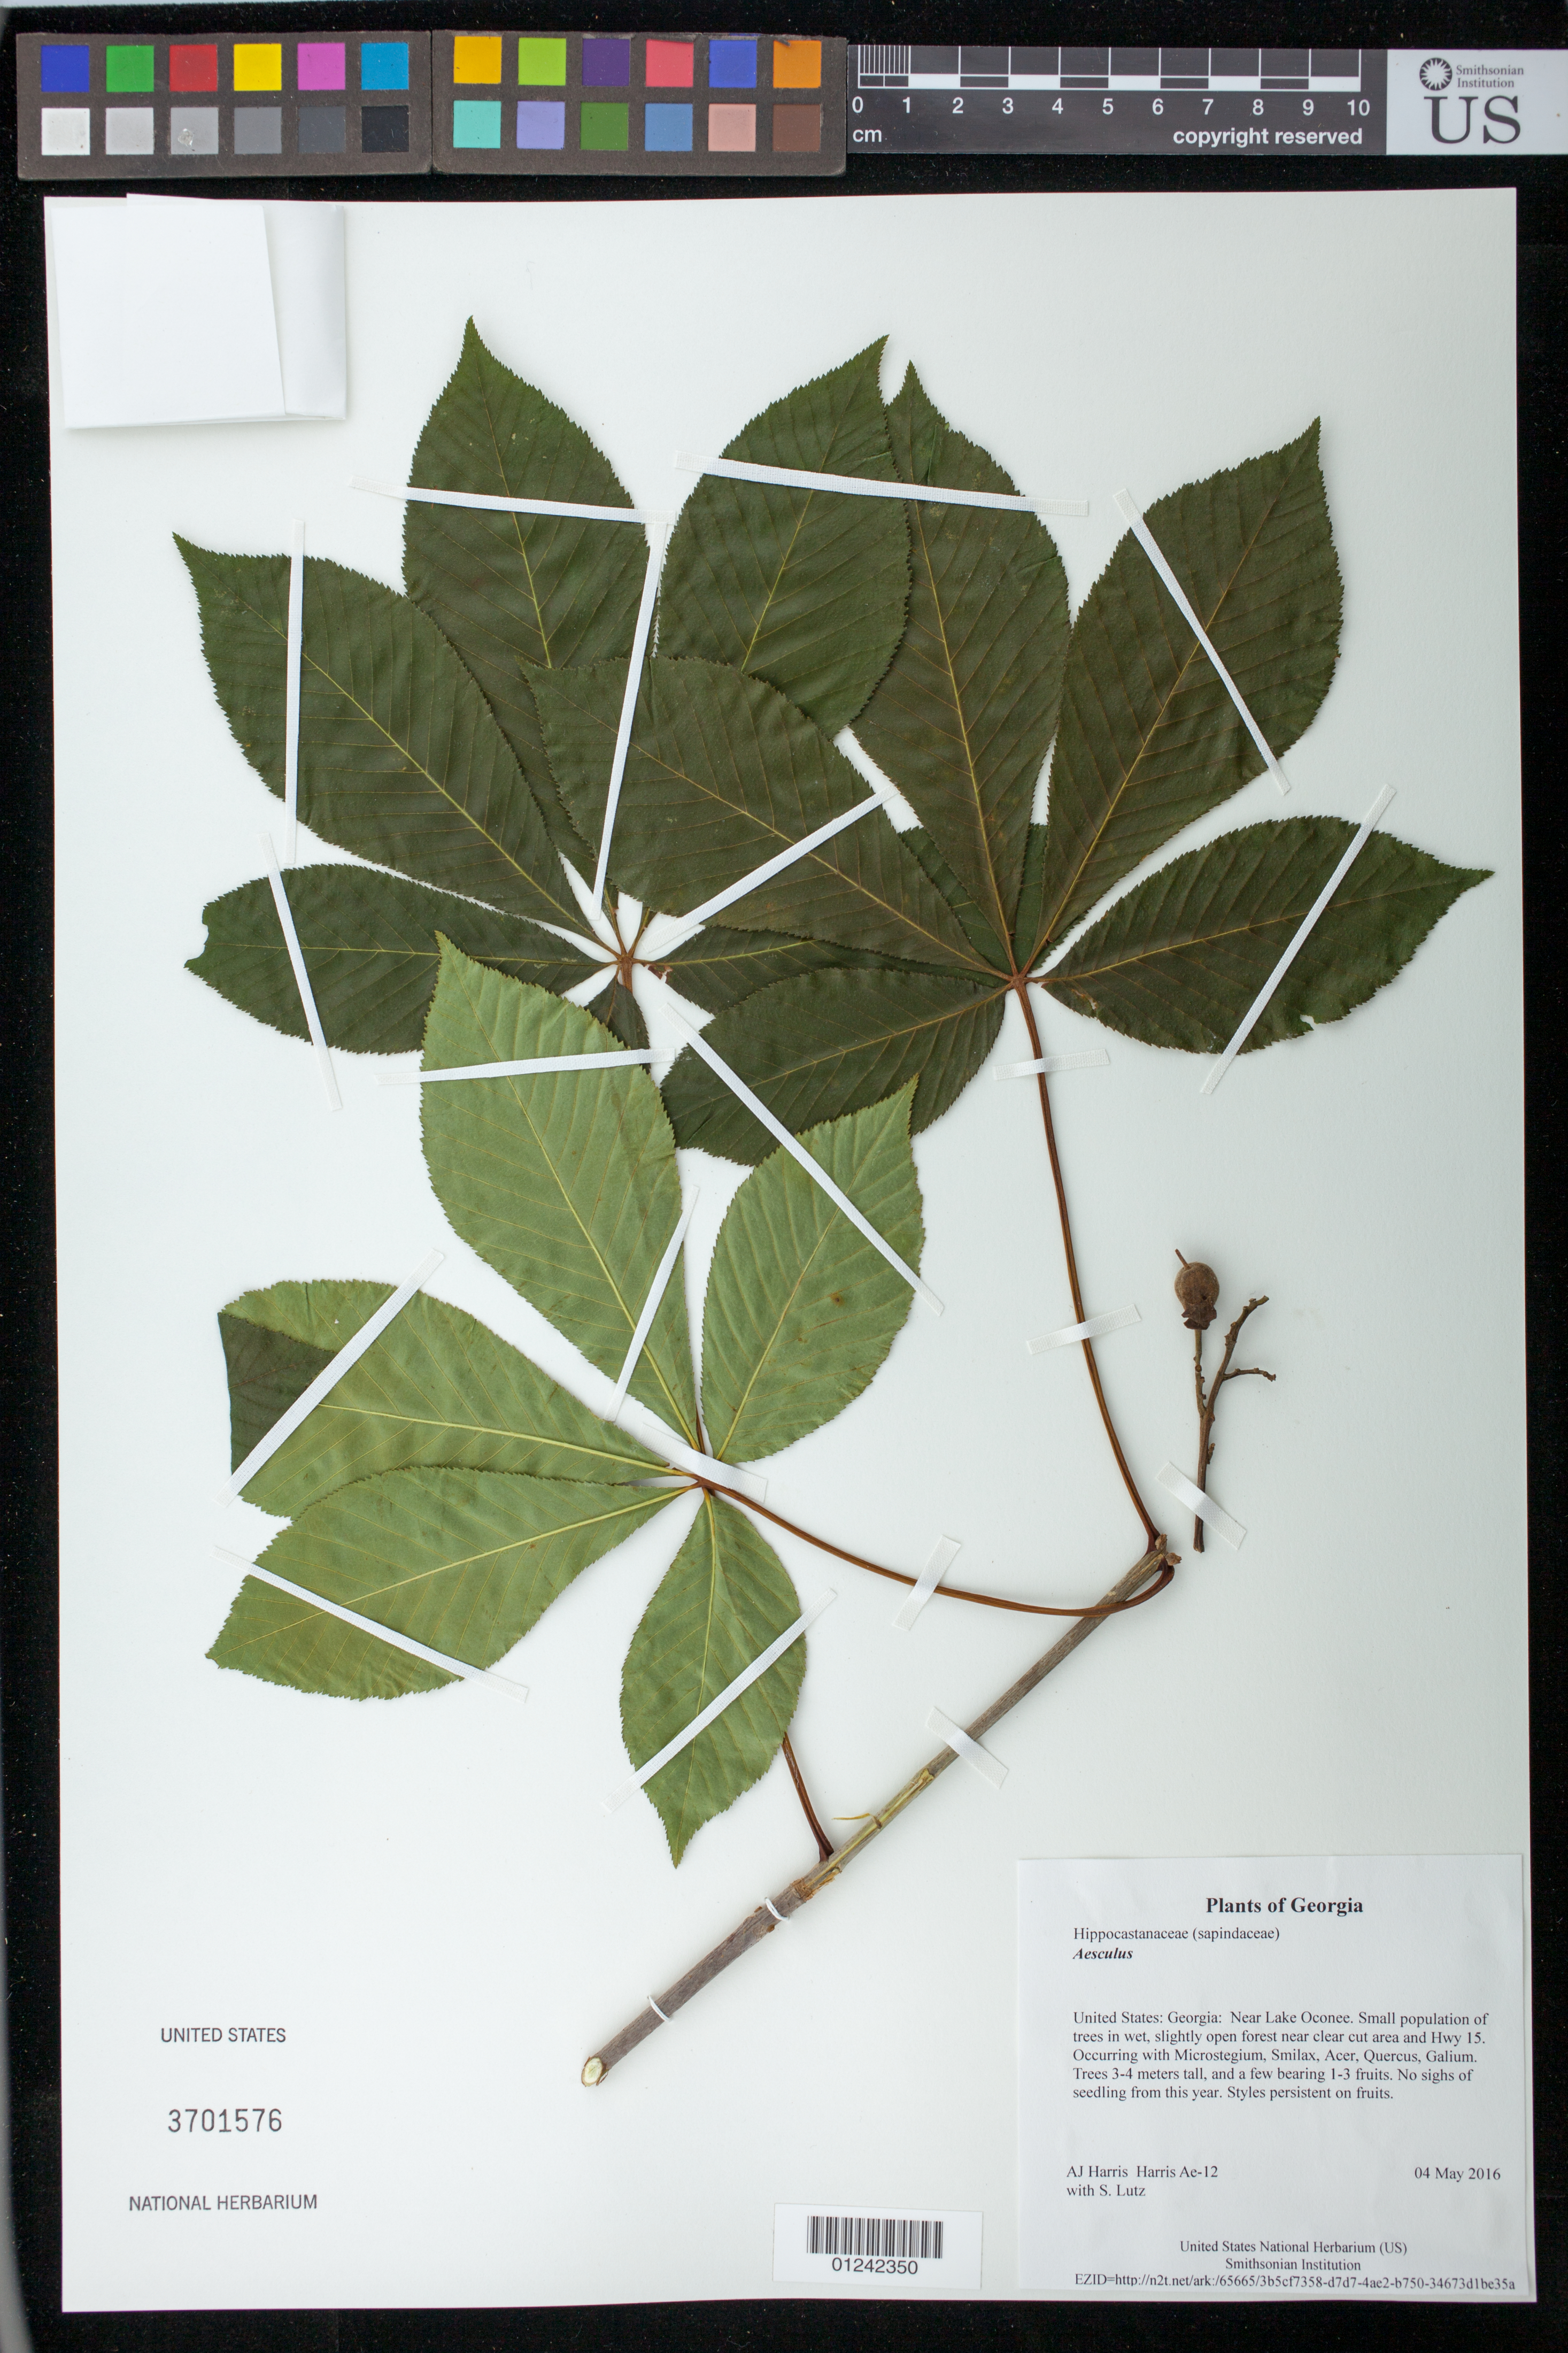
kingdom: Plantae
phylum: Tracheophyta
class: Magnoliopsida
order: Sapindales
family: Sapindaceae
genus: Aesculus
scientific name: Aesculus sp.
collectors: A. J. Harris & S. Lutz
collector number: Harris Ae-12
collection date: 2016-05-04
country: United States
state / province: Georgia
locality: Near Lake Oconee.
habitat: Small population of trees in wet, slightly open forest near clear cut area and Hwy 15. Occurring with Microstegium, Smilax, Acer, Quercus, Galium.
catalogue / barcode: US 3701576